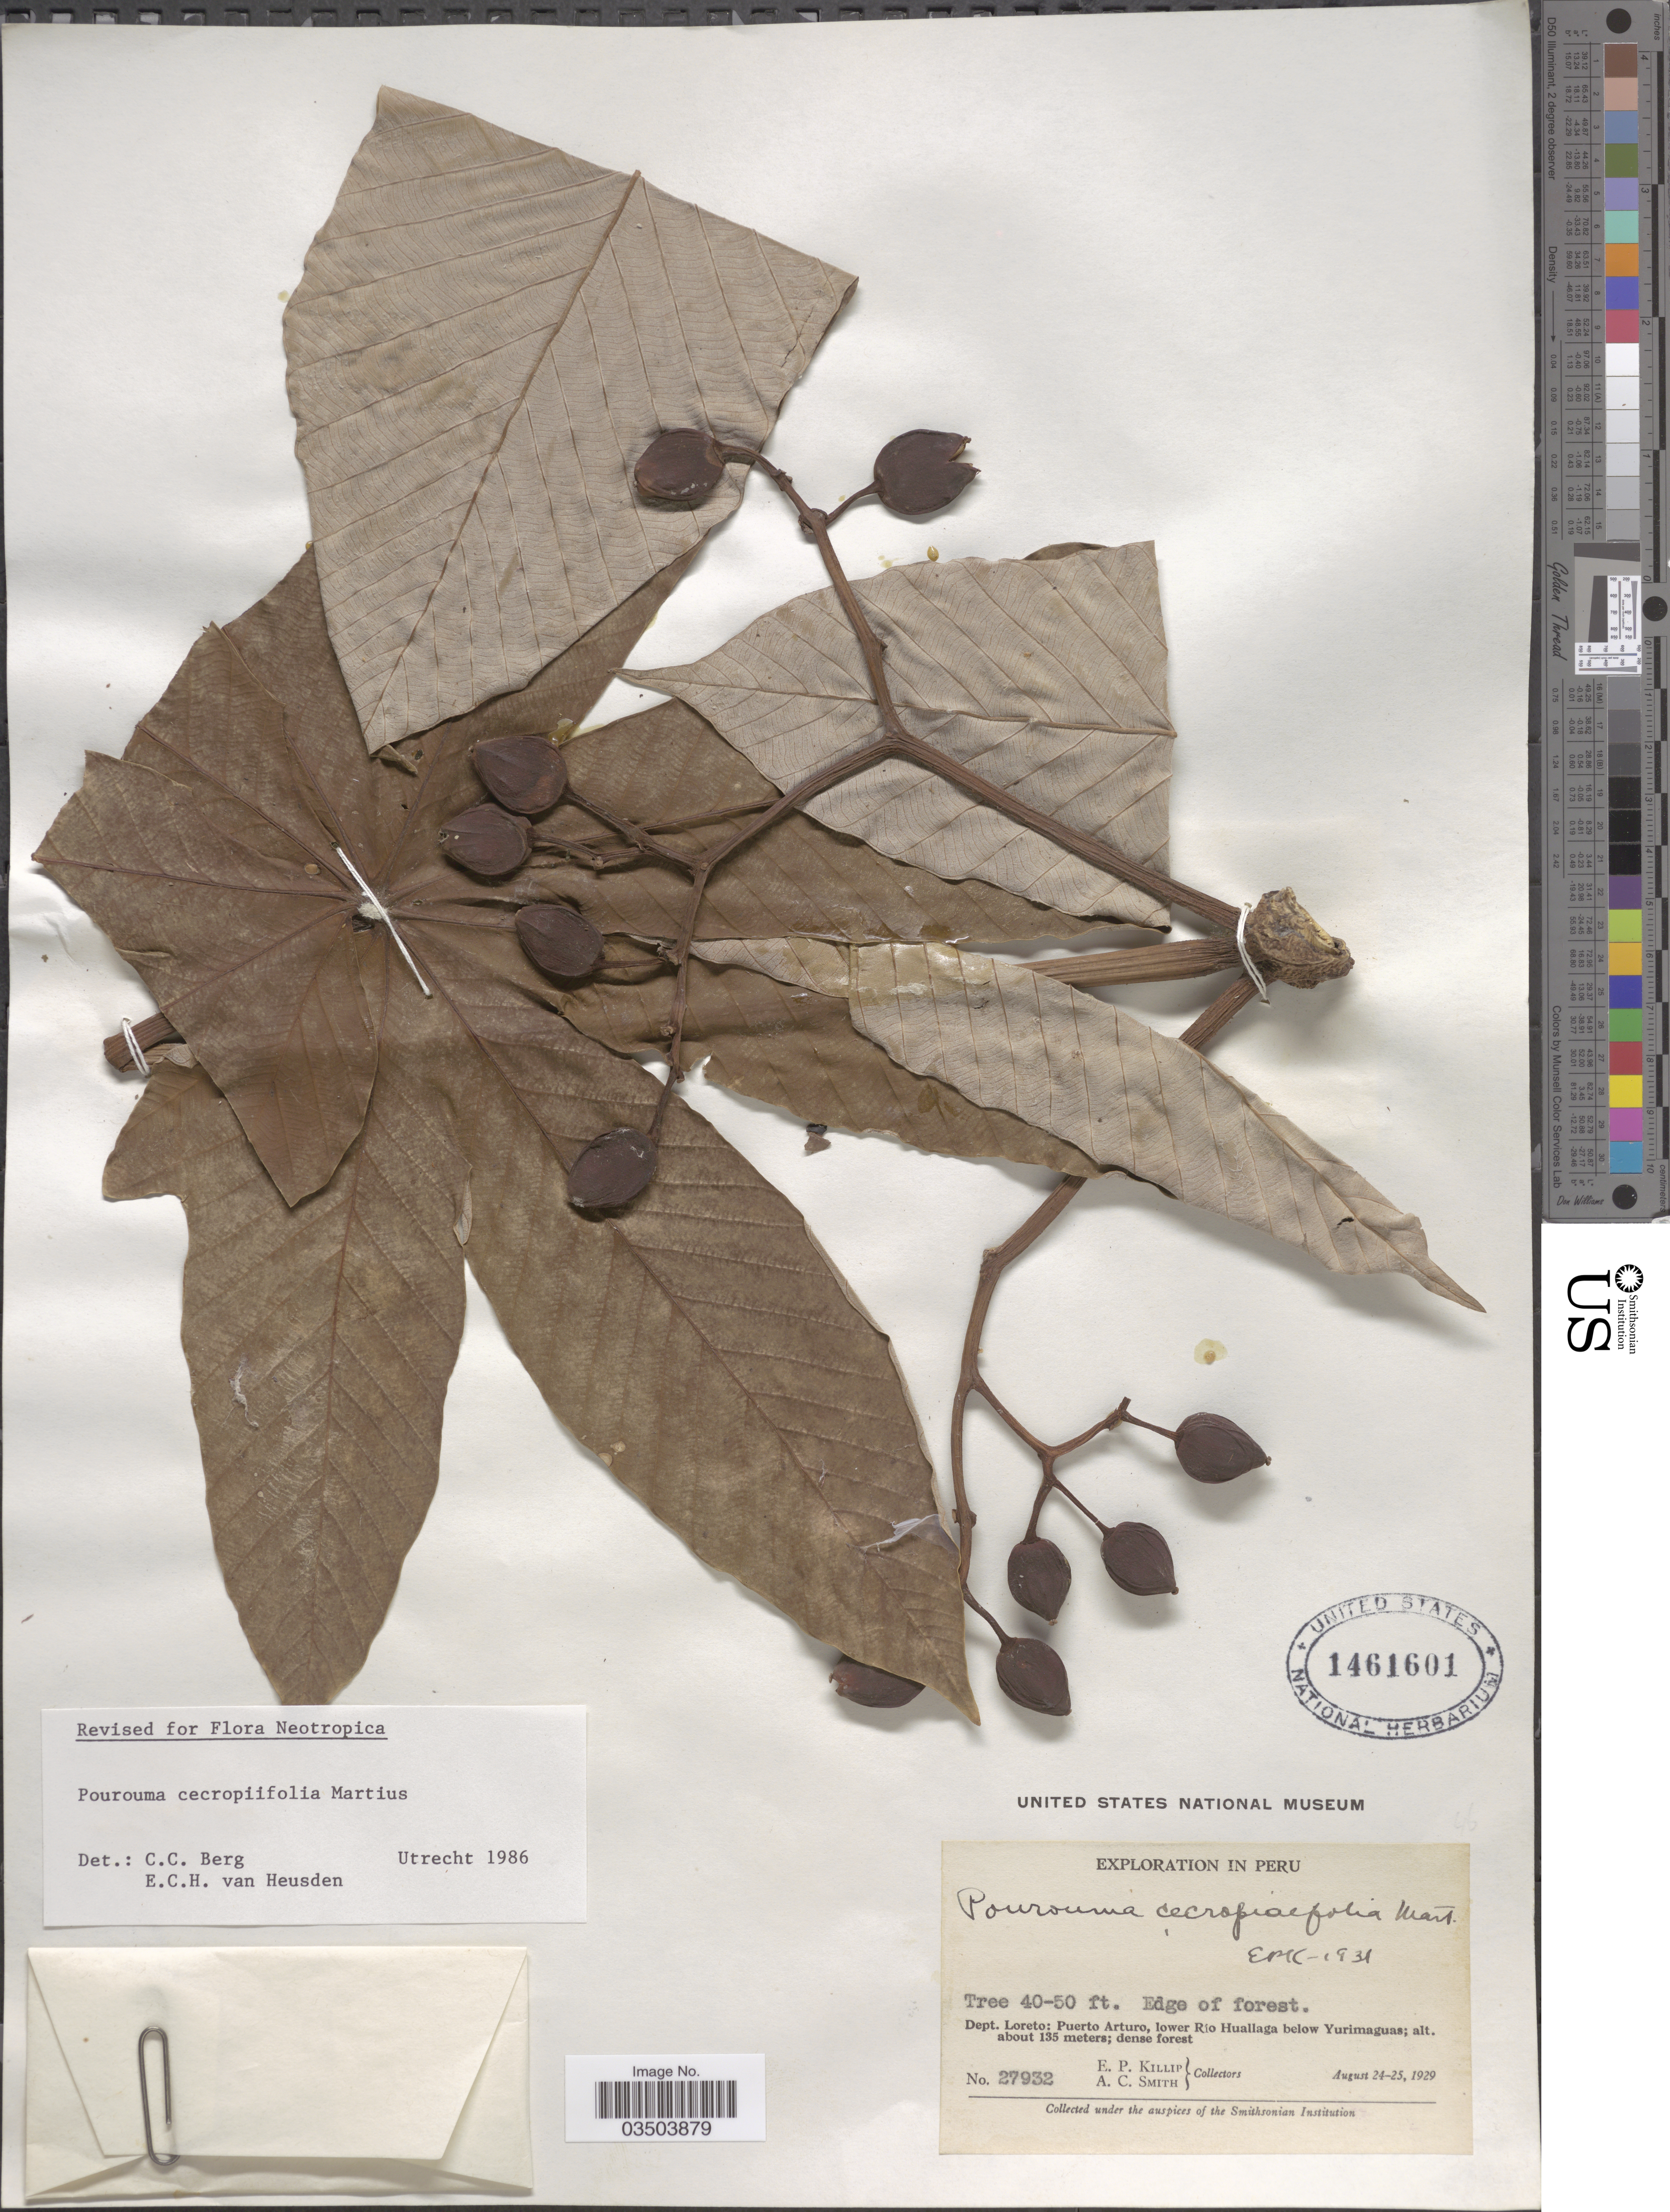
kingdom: Plantae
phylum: Tracheophyta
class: Magnoliopsida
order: Rosales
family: Urticaceae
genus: Pourouma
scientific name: Pourouma cecropiifolia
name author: Mart.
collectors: E. P. Killip & A. C. Smith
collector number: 27932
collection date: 1929-08-24/1929-08-25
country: Peru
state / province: Loreto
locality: Dept. Loreto: Puerto Arturo, lower Río Huallaga below Yurimaguas.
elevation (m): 135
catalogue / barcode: US 12461601